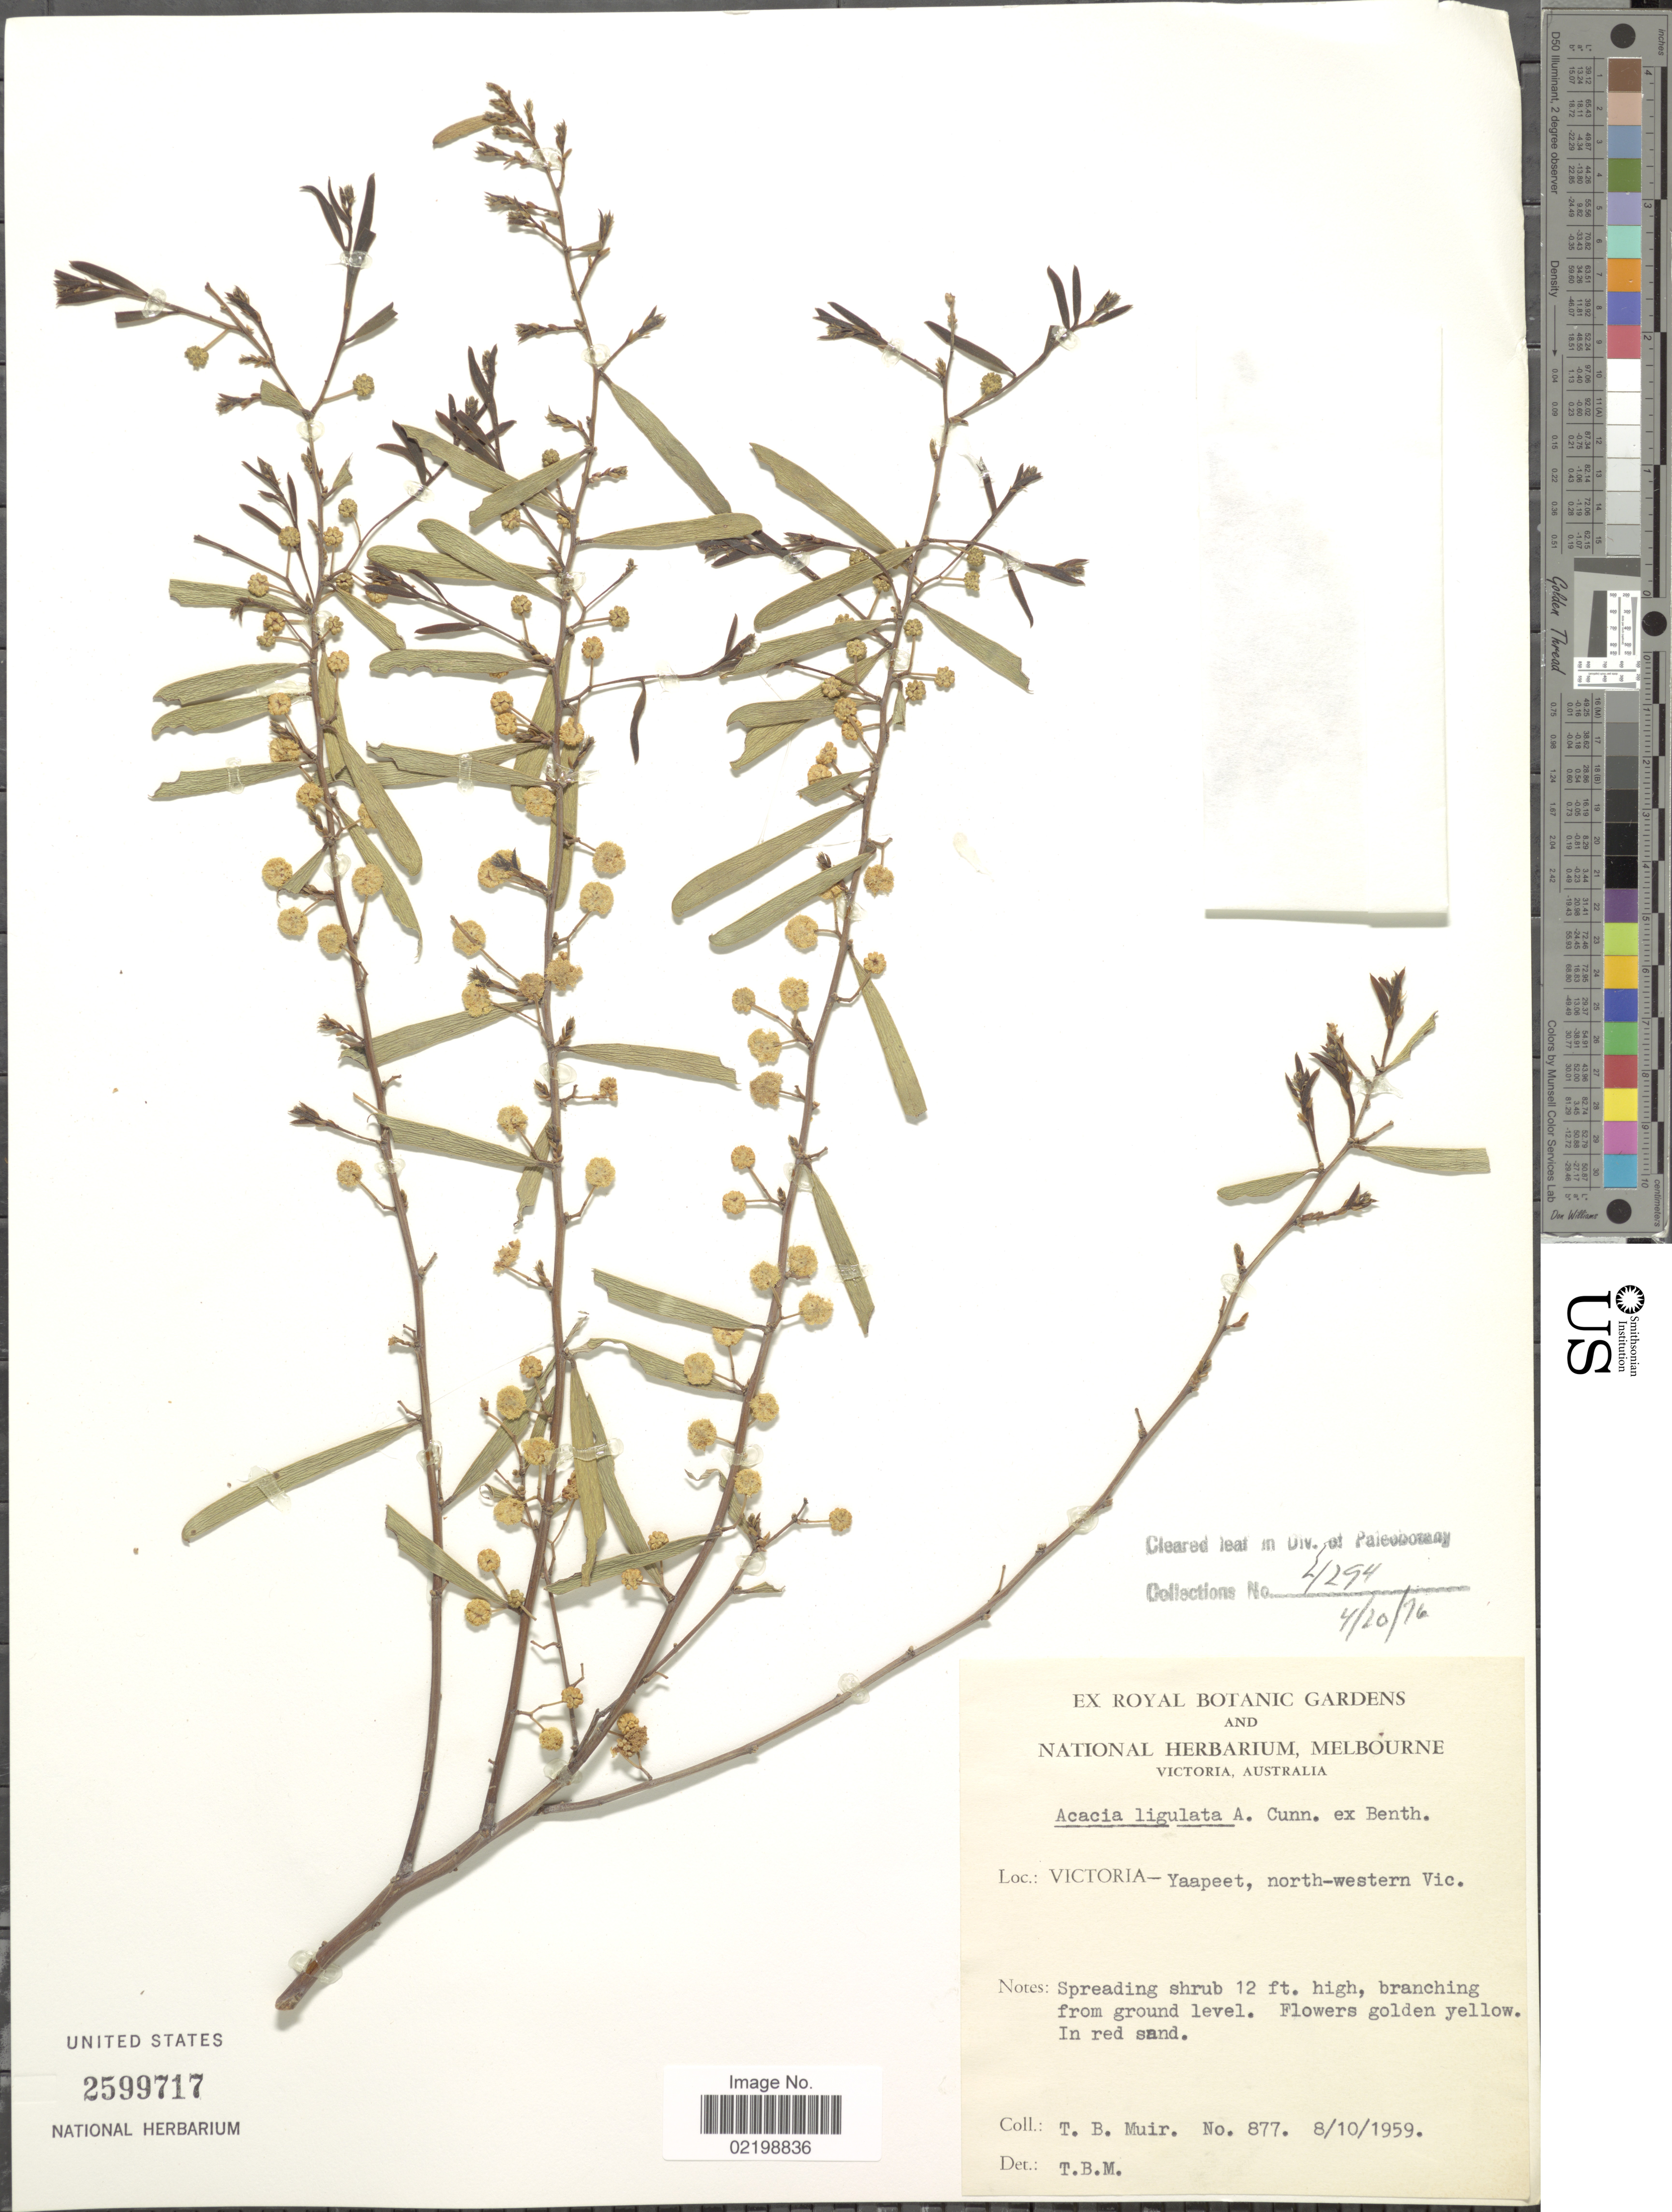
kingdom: Plantae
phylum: Tracheophyta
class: Magnoliopsida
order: Fabales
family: Fabaceae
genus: Acacia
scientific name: Acacia ligulata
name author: Benth.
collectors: T. Muir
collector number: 877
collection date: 1959-10-08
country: Australia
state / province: Victoria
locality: Victoria - Yaapeet, north-western Vic.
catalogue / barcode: US 2599717